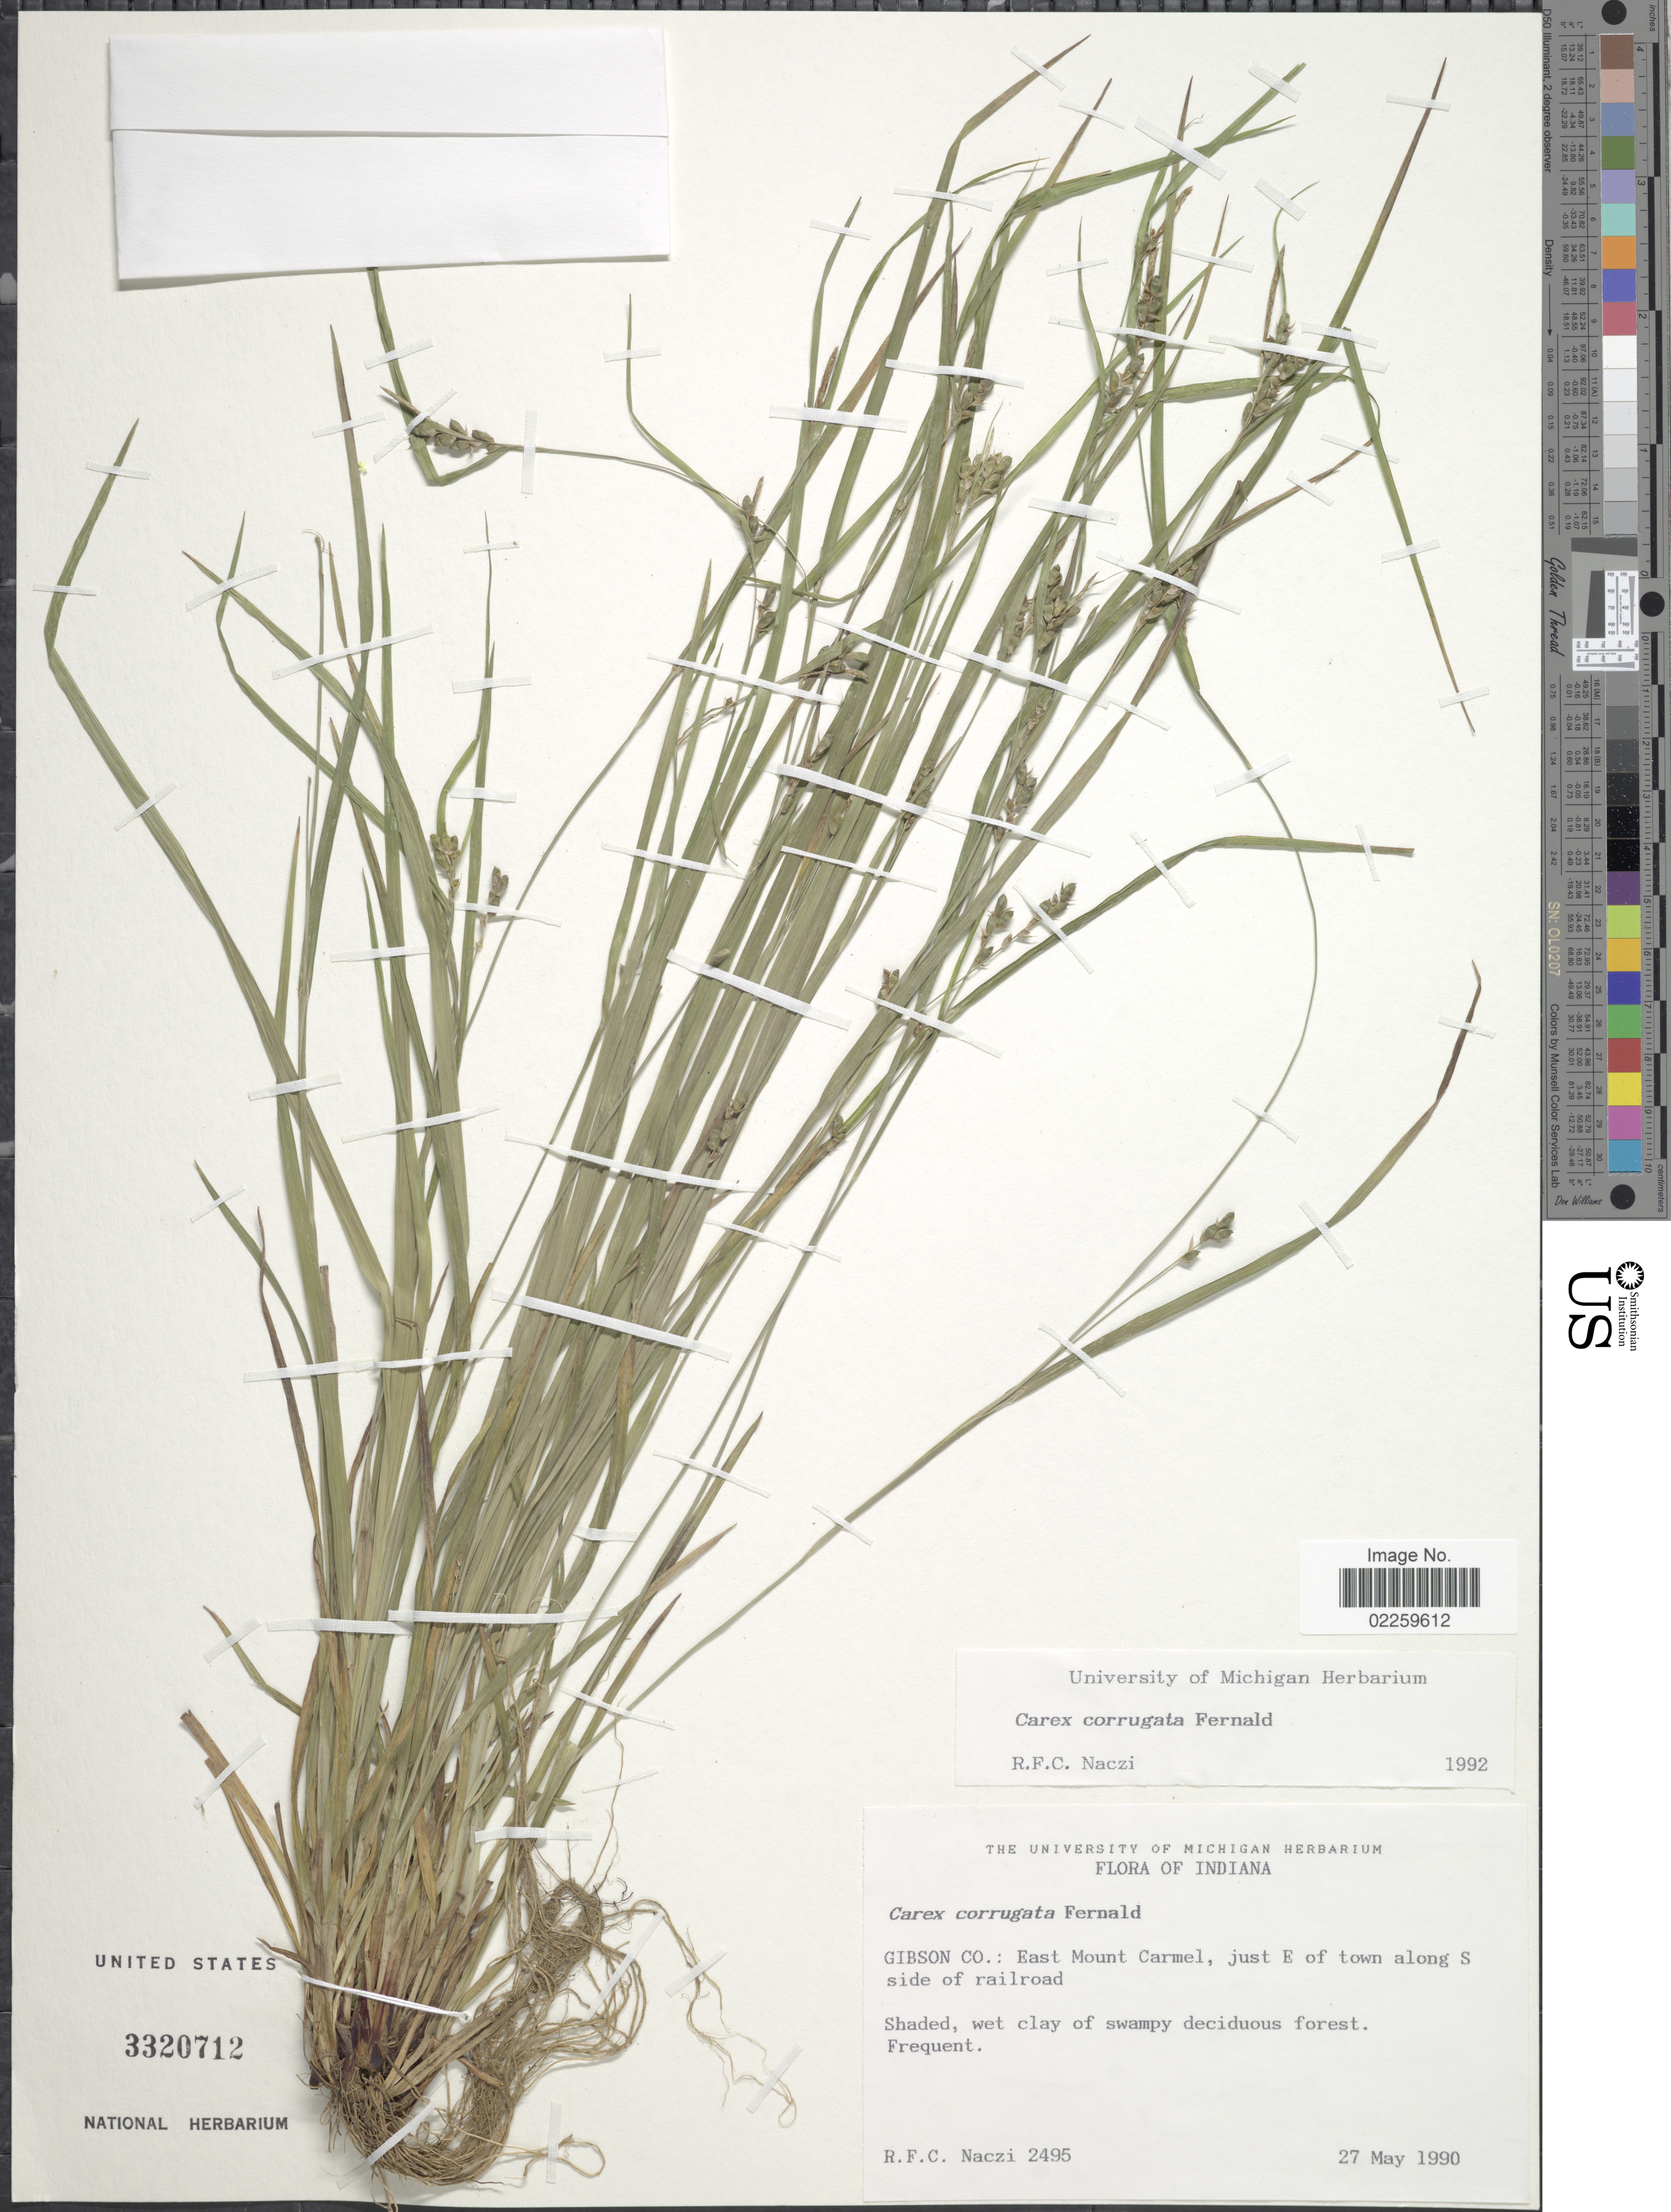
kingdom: Plantae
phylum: Tracheophyta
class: Liliopsida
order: Poales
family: Cyperaceae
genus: Carex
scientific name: Carex corrugata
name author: Fernald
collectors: R. F. C. Naczi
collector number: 2495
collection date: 1990-05-27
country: United States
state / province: Indiana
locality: Indiana. Gibson Co.: East Mount carmel, just E of town along S side of railroad.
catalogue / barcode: US 3320712